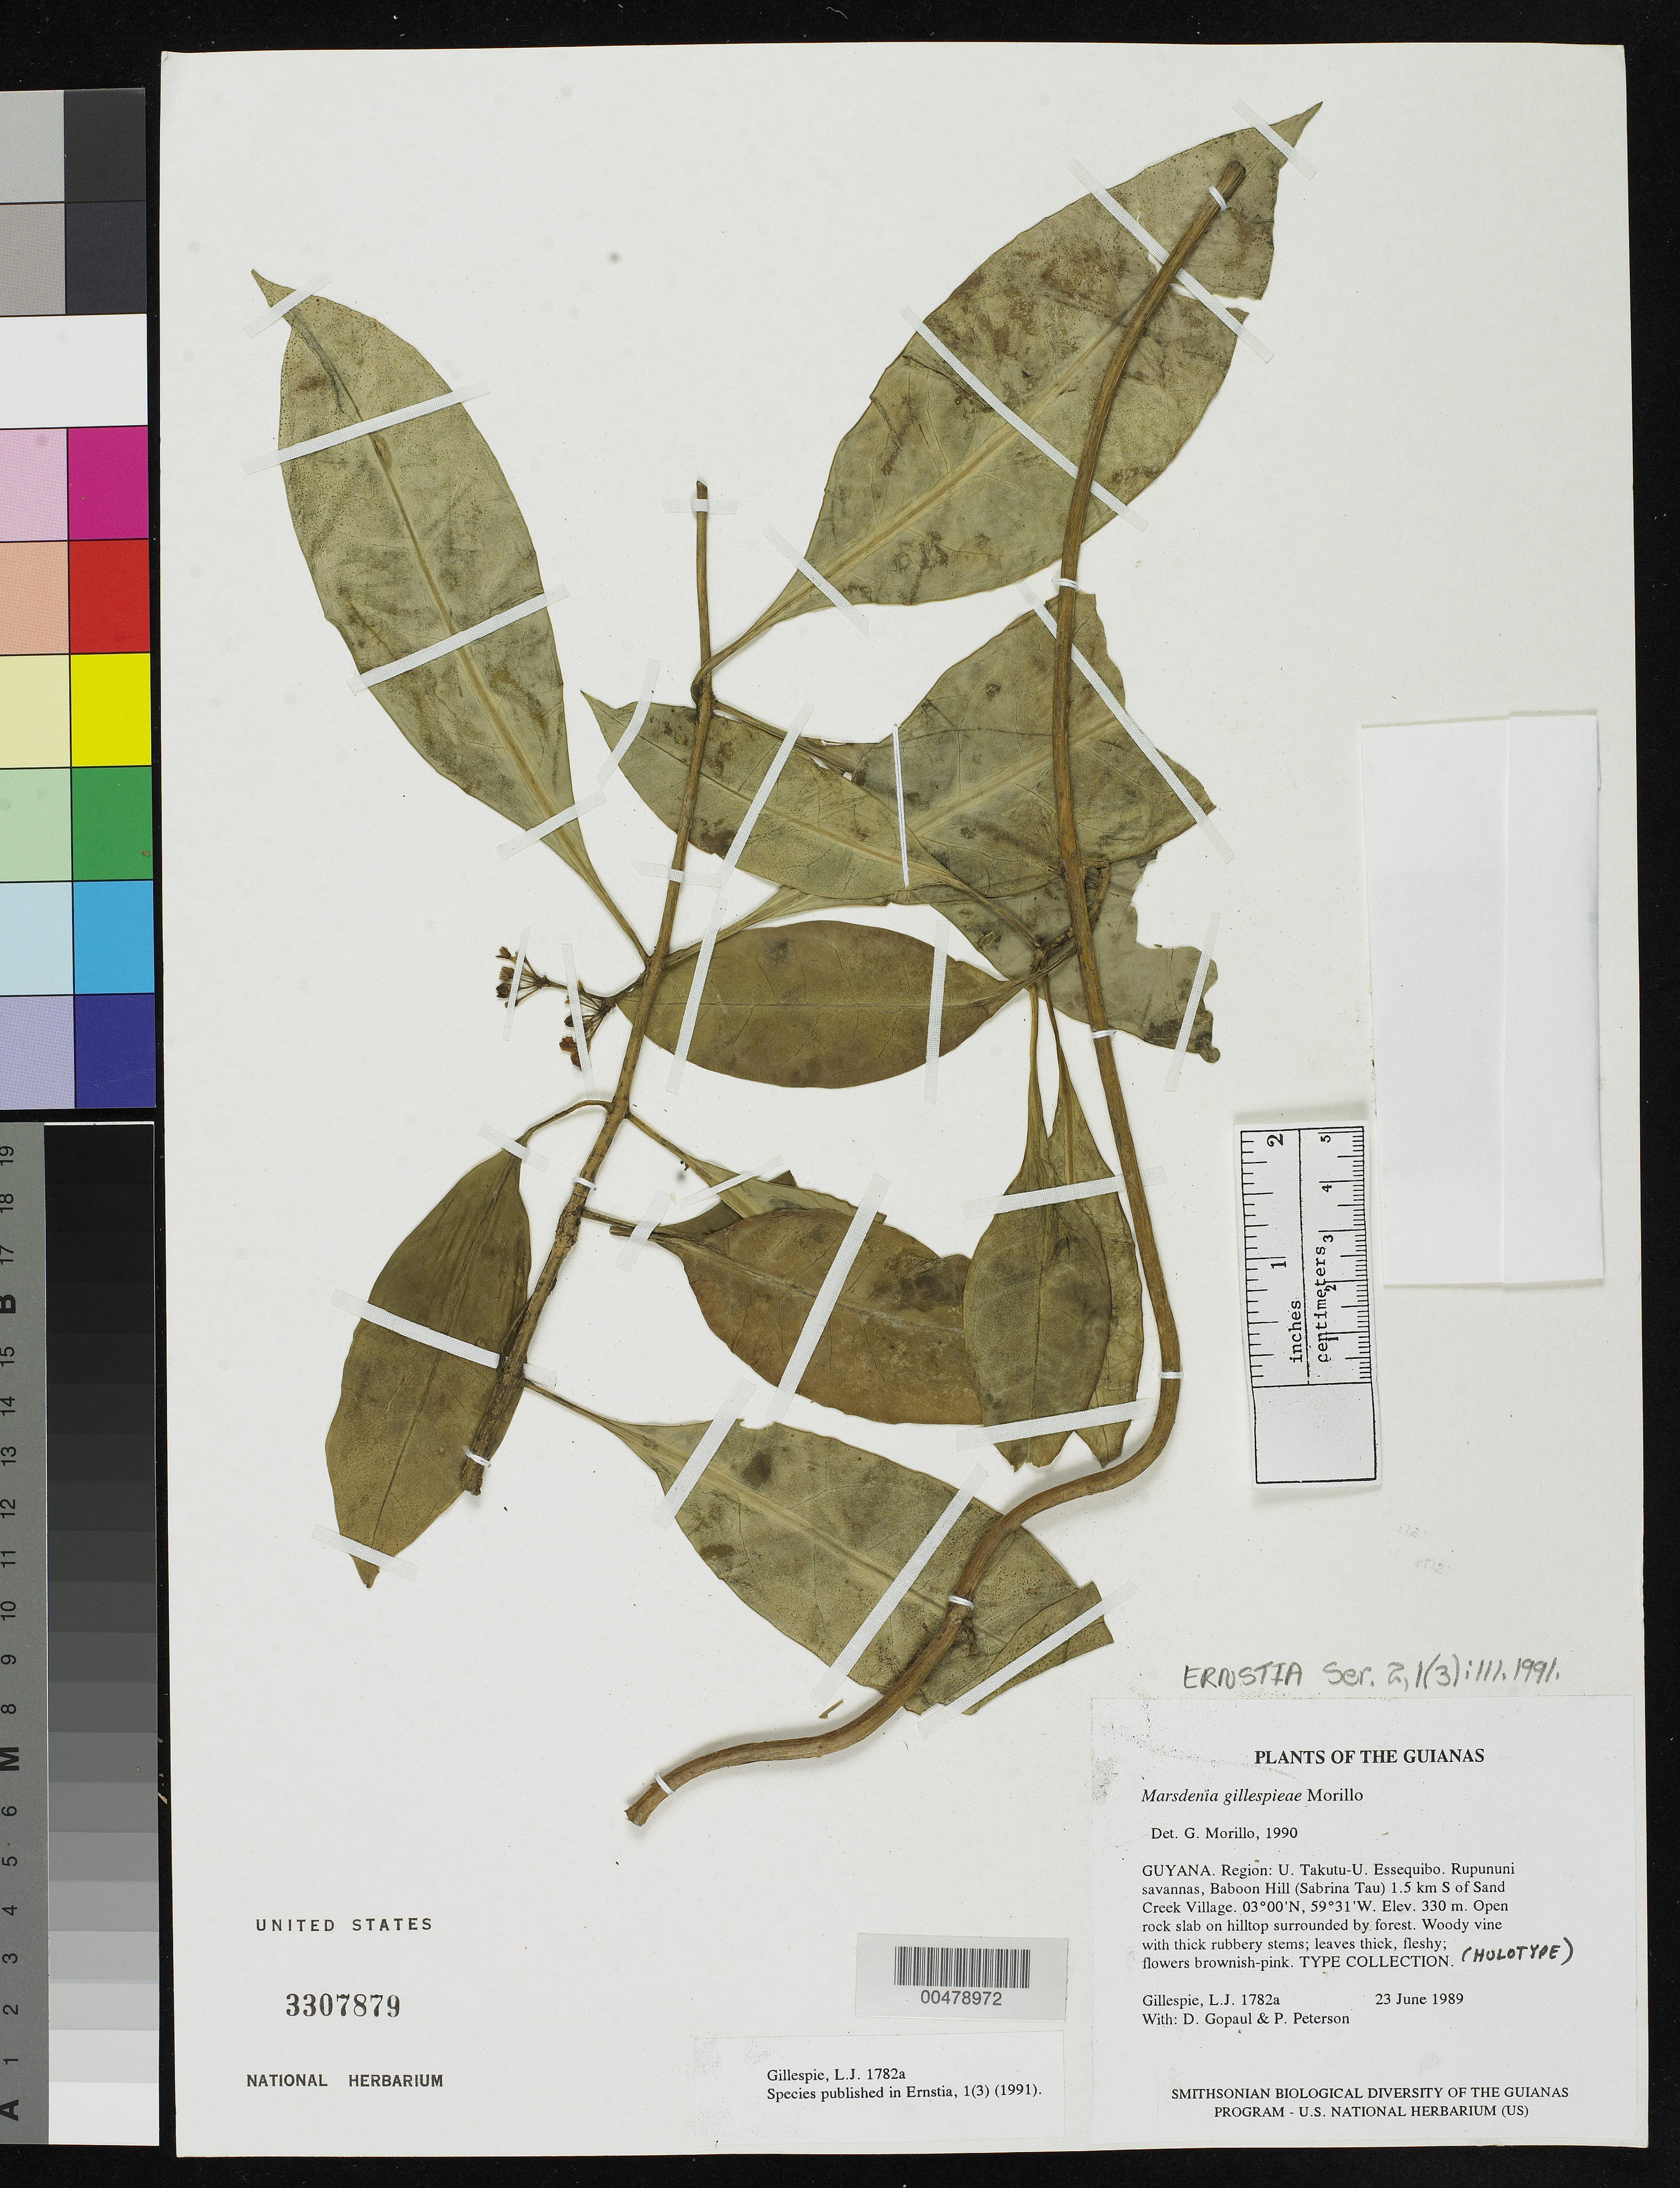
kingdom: Plantae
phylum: Tracheophyta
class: Magnoliopsida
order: Gentianales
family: Apocynaceae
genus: Marsdenia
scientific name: Marsdenia gillespieae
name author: Morillo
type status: Holotype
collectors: L. J. Gillespie, D. Gopaul & P. M. Peterson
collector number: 1782a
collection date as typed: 23 Jun 1989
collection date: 1989-06-23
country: Guyana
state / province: U. Takutu-U. Essequibo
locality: Rupununi savannas, Baboon Hill, Sabrina Tau, 1.5 km S of Sand Creek Village.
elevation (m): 330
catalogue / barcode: US 3307879